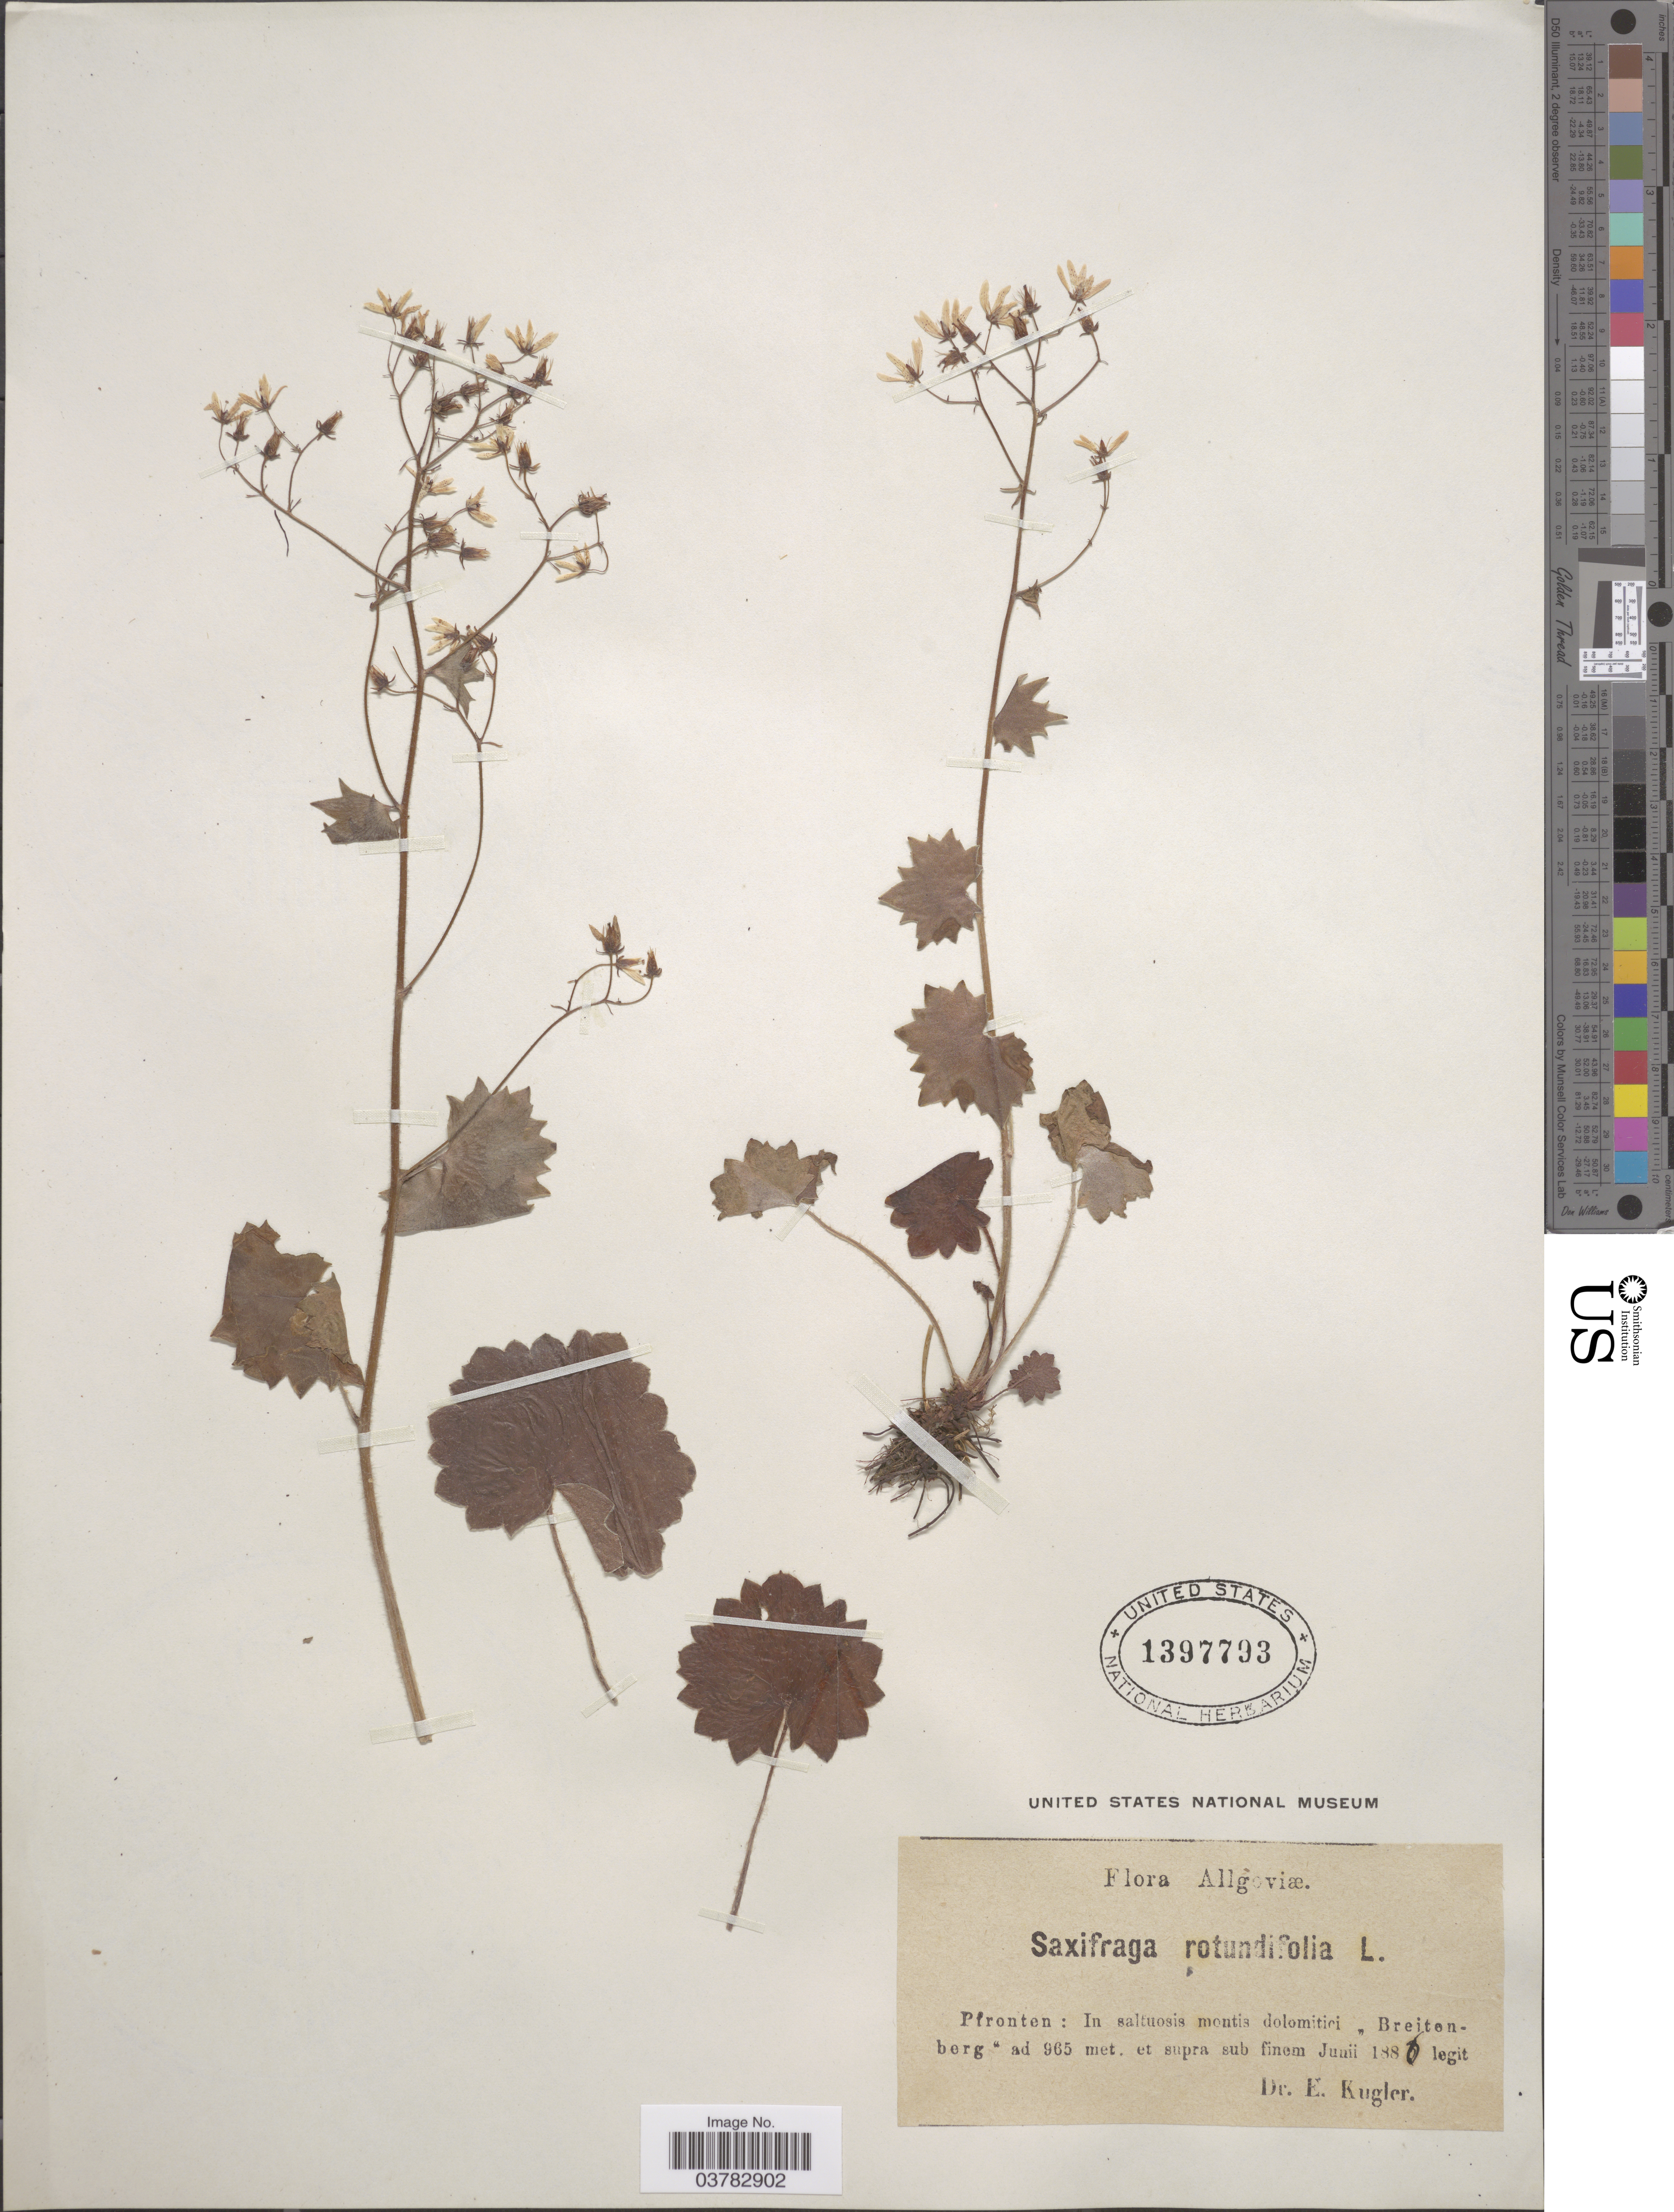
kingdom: Plantae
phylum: Tracheophyta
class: Magnoliopsida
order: Saxifragales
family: Saxifragaceae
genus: Saxifraga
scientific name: Saxifraga rotundifolia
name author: L.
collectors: E. Kugler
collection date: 1886-06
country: Germany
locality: Allgoviæ. Pfronten: In saltuosis montis dolomitici "Breitenberg".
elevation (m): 965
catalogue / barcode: US 1397793